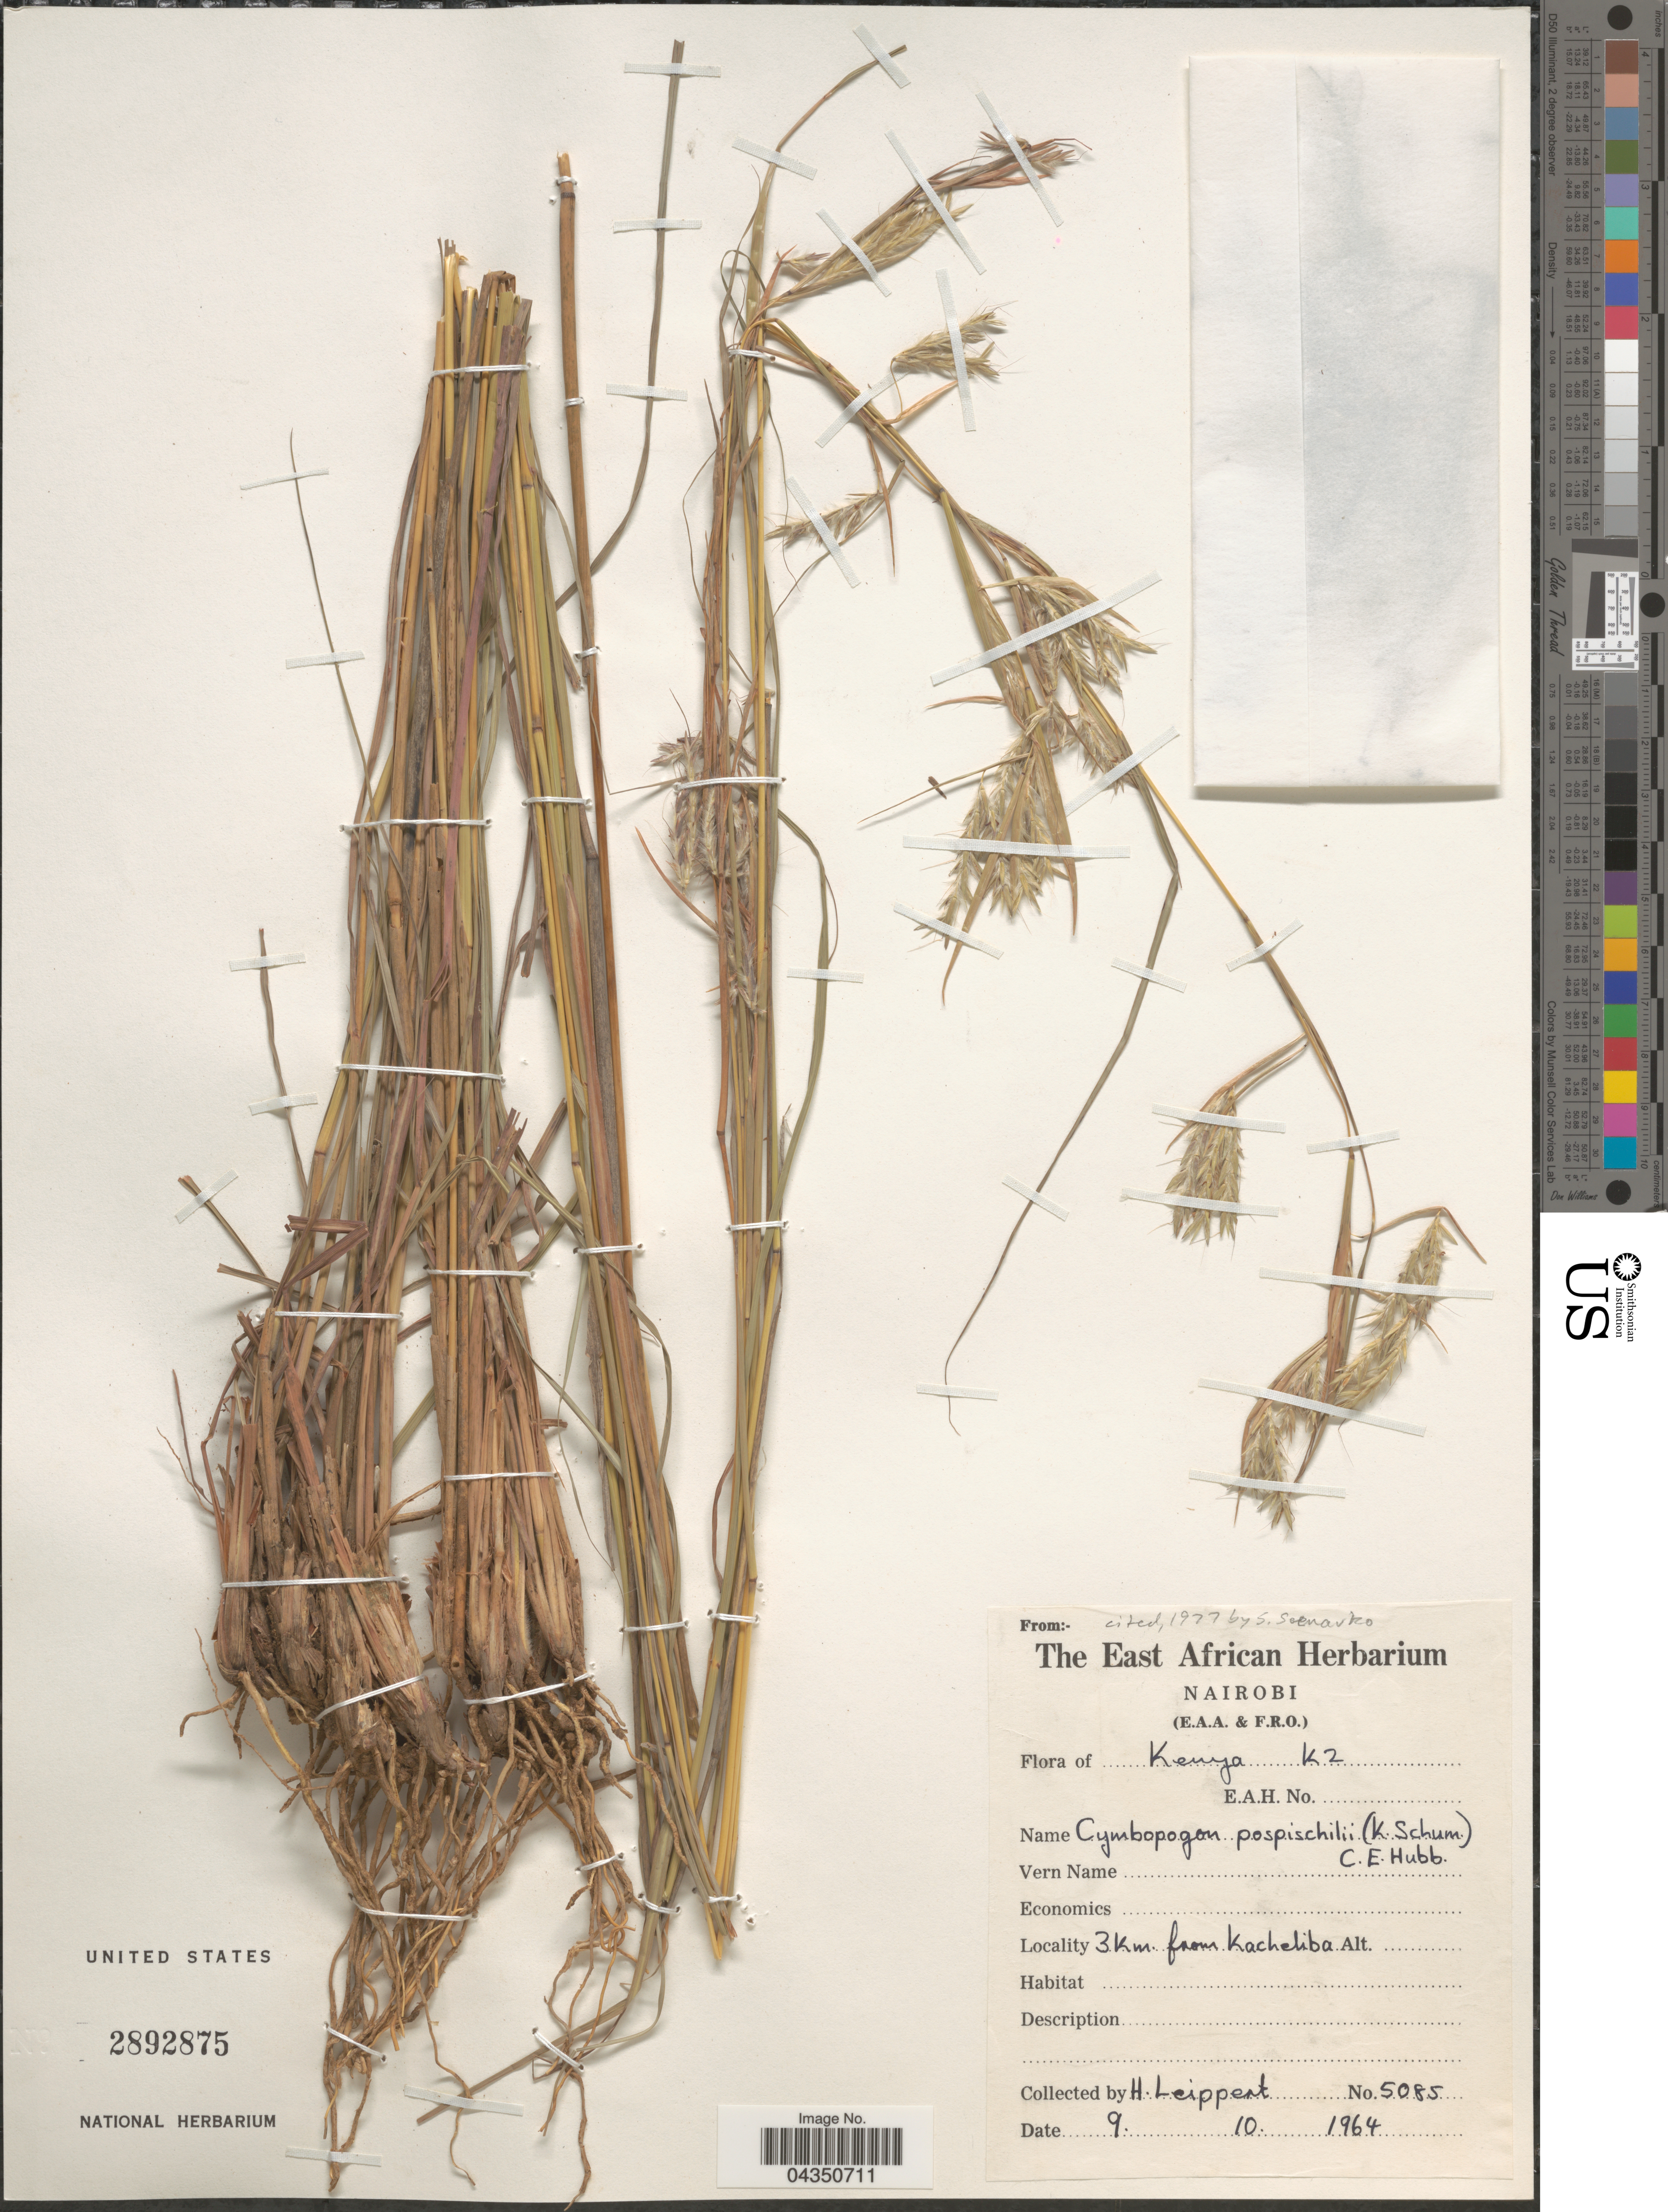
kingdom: Plantae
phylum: Tracheophyta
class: Liliopsida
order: Poales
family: Poaceae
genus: Cymbopogon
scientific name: Cymbopogon pospischillii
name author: (K. Schum.) C.E. Hubb.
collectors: H. Leippert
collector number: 5085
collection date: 1964-10-09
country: Kenya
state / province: Nairobi Area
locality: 3 Km. from Kacheliba.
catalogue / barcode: US 2892875